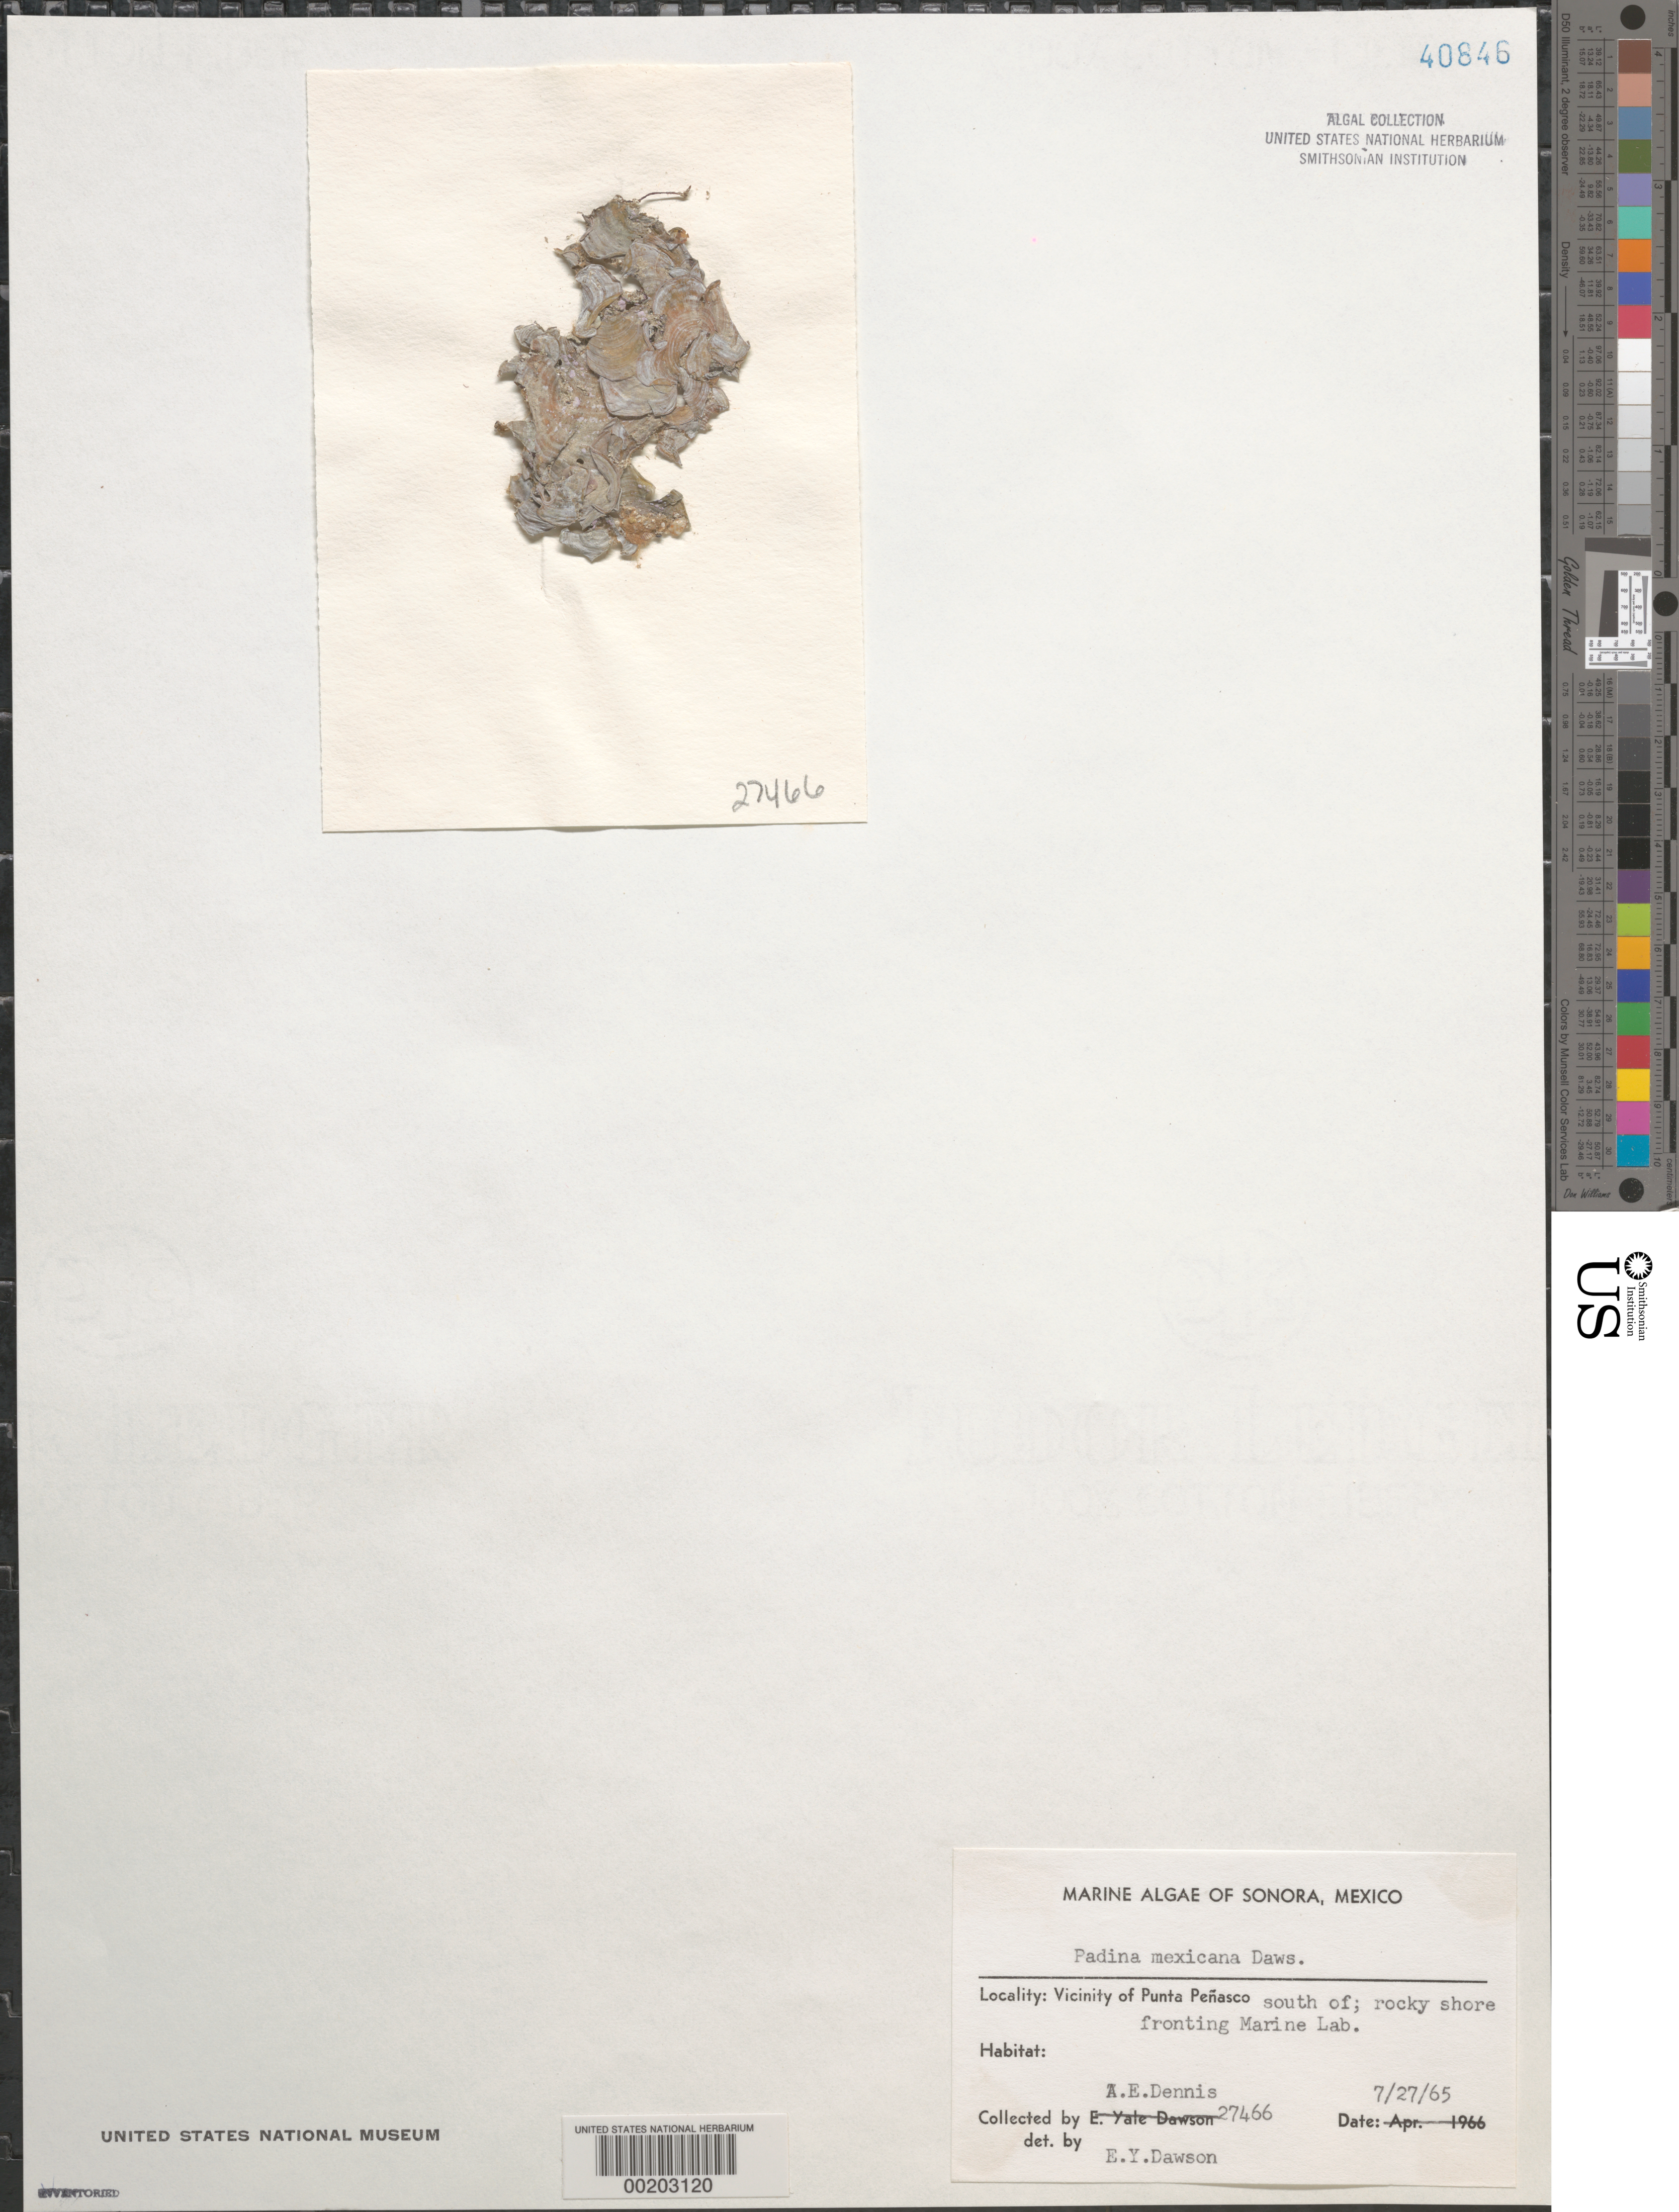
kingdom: Chromista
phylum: Ochrophyta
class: Phaeophyceae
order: Dictyotales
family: Dictyotaceae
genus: Padina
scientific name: Padina mexicana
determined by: Dawson, E. Y.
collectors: A. Dennis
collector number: EYD 27466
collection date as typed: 27 Jul 1965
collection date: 1965-07-27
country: Mexico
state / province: Sonora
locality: Marine laboratory shore south of Punta Penasco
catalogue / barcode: US 40846